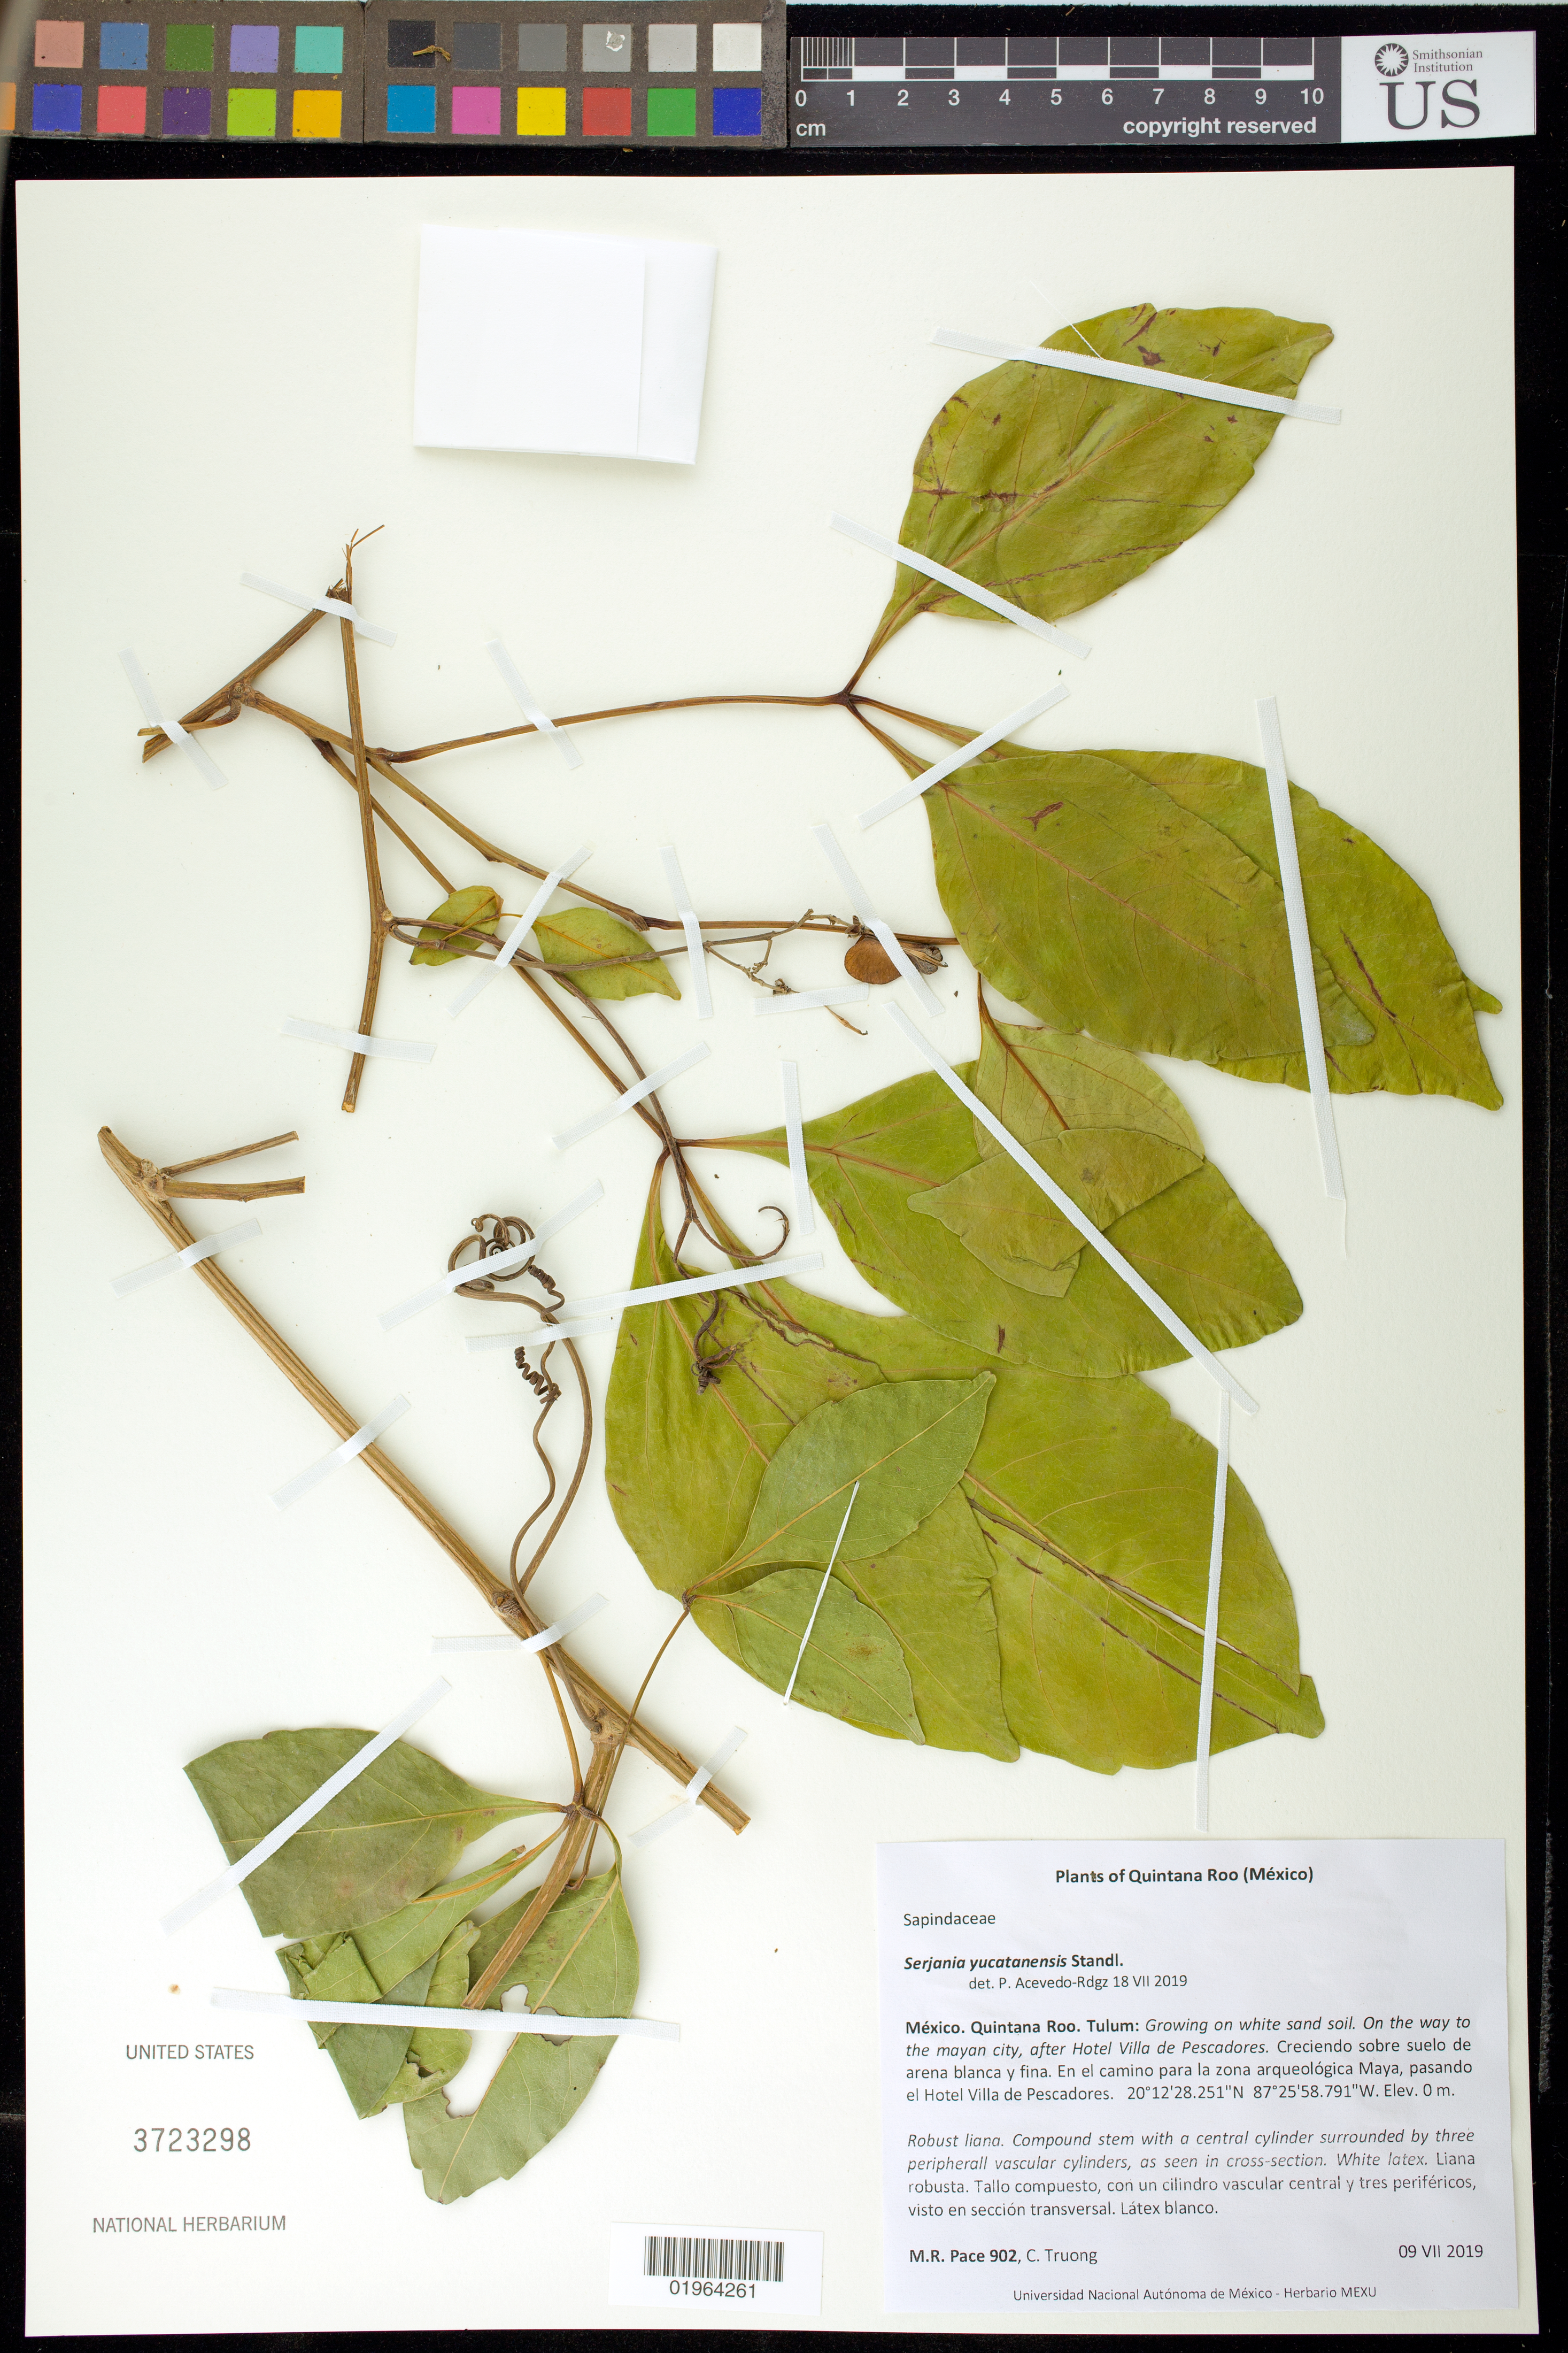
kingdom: Plantae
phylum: Tracheophyta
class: Magnoliopsida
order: Sapindales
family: Sapindaceae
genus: Serjania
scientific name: Serjania yucatanensis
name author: Standl.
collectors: M. R. Pace & C. Truong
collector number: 902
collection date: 2019-07-09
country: Mexico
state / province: Quintana Roo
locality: Tulum, on the way to the mayan city, after hotel Villa de Pescadores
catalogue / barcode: US 3723298